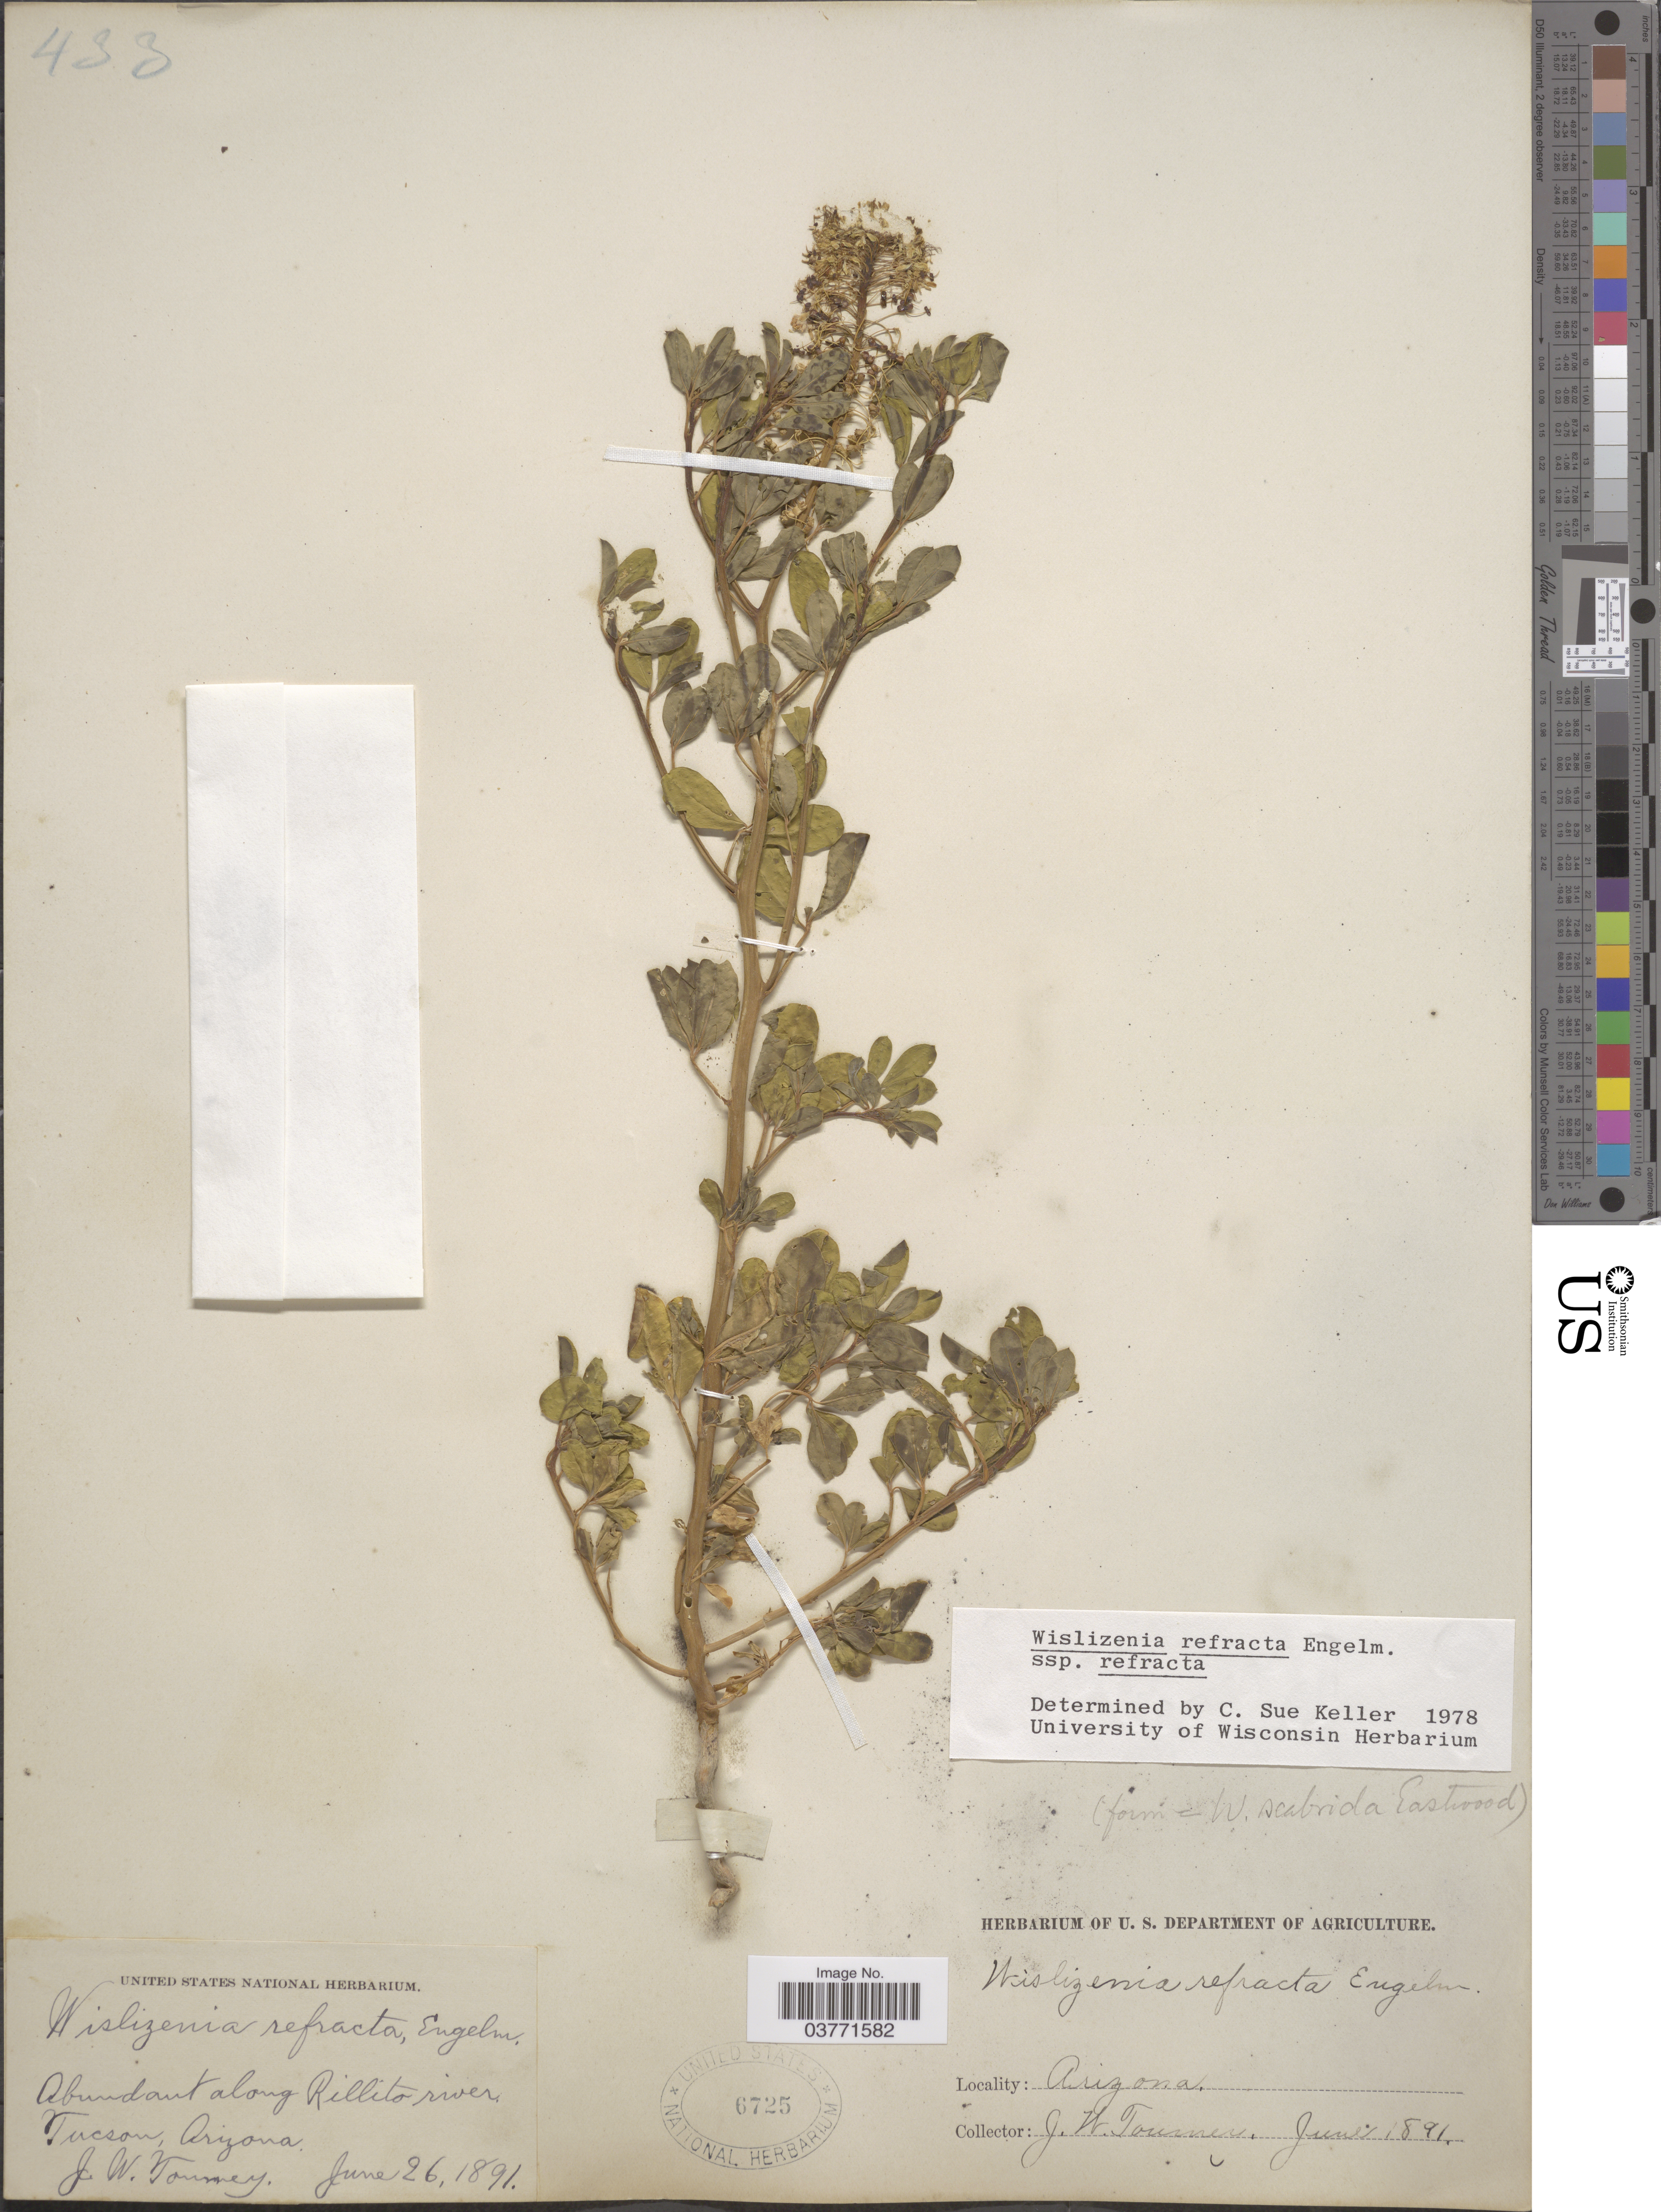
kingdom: Plantae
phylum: Tracheophyta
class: Magnoliopsida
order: Brassicales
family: Cleomaceae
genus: Cleomella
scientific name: Cleomella refracta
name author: (Engelm.) J.C. Hall & Roalson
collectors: J. Tourney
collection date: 1891-06-26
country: United States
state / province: Arizona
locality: Abundant along Rillito river. Tucson.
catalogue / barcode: US 6725